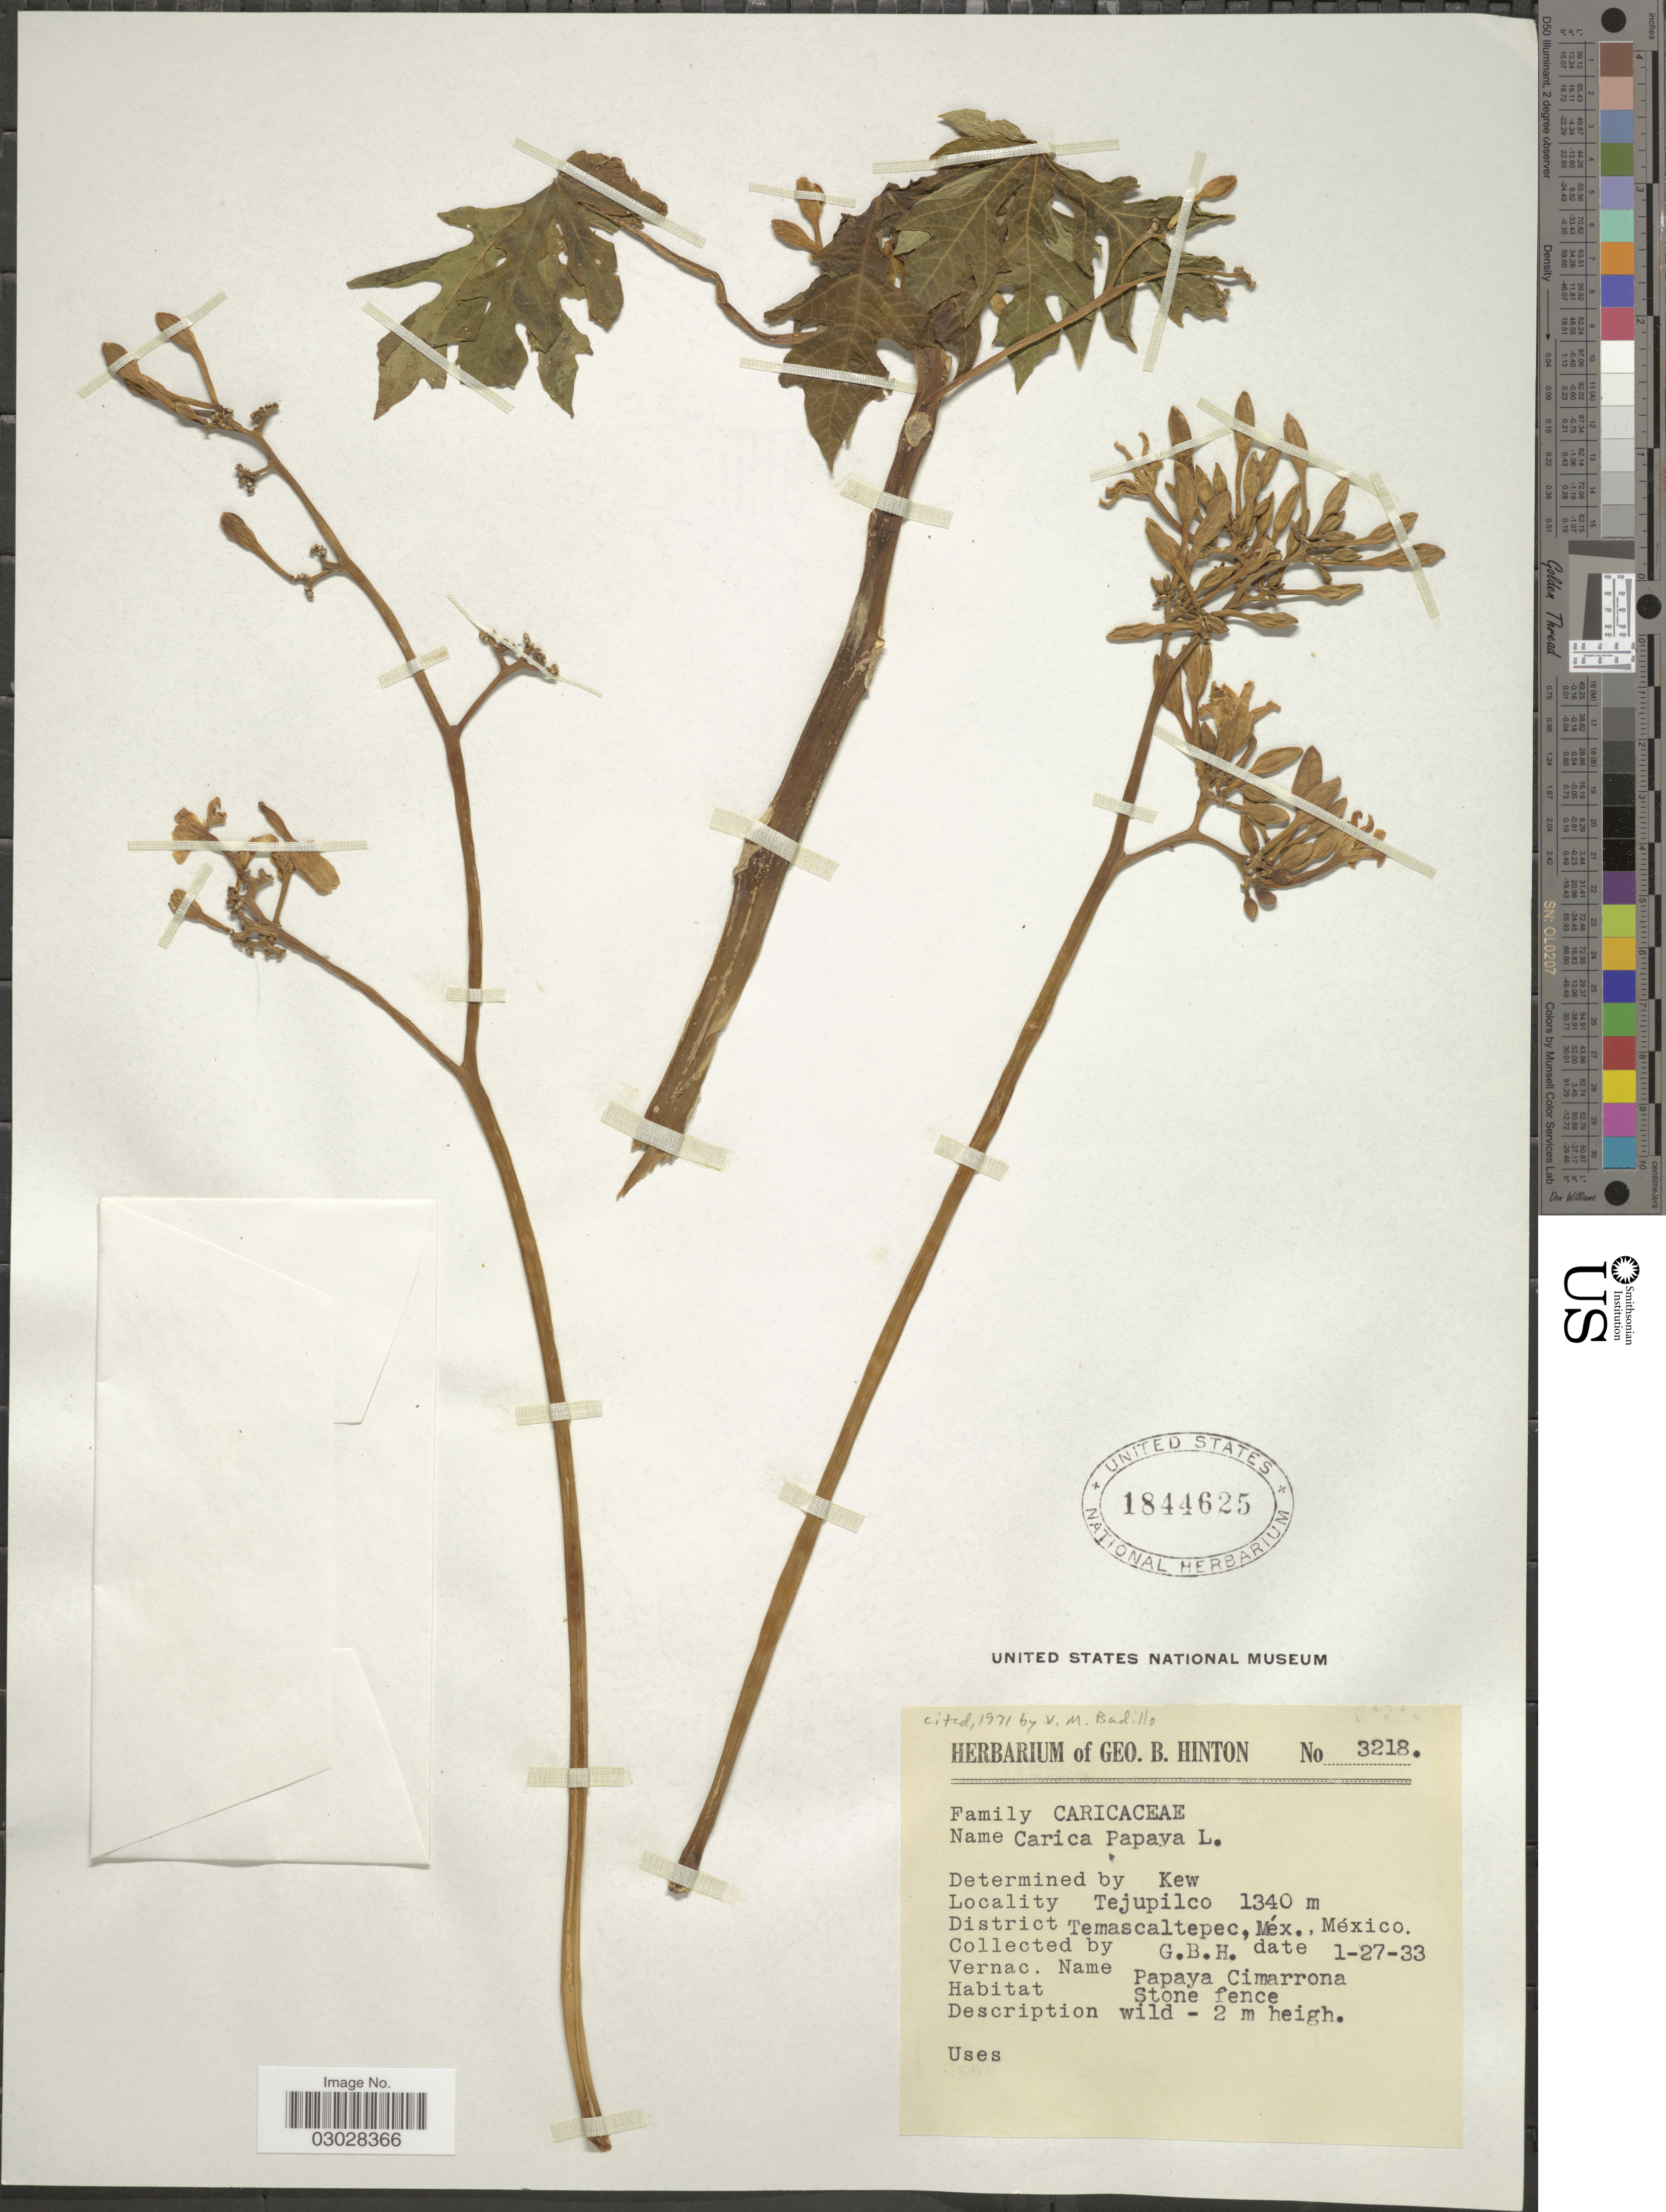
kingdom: Plantae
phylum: Tracheophyta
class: Magnoliopsida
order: Brassicales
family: Caricaceae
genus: Carica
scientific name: Carica papaya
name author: L.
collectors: G. B. Hinton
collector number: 3218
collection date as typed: Transcribed d/m/y: 27/1/33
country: Mexico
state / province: México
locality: Tejupilco, District Temascaltepec.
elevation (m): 1340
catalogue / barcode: US 1844625